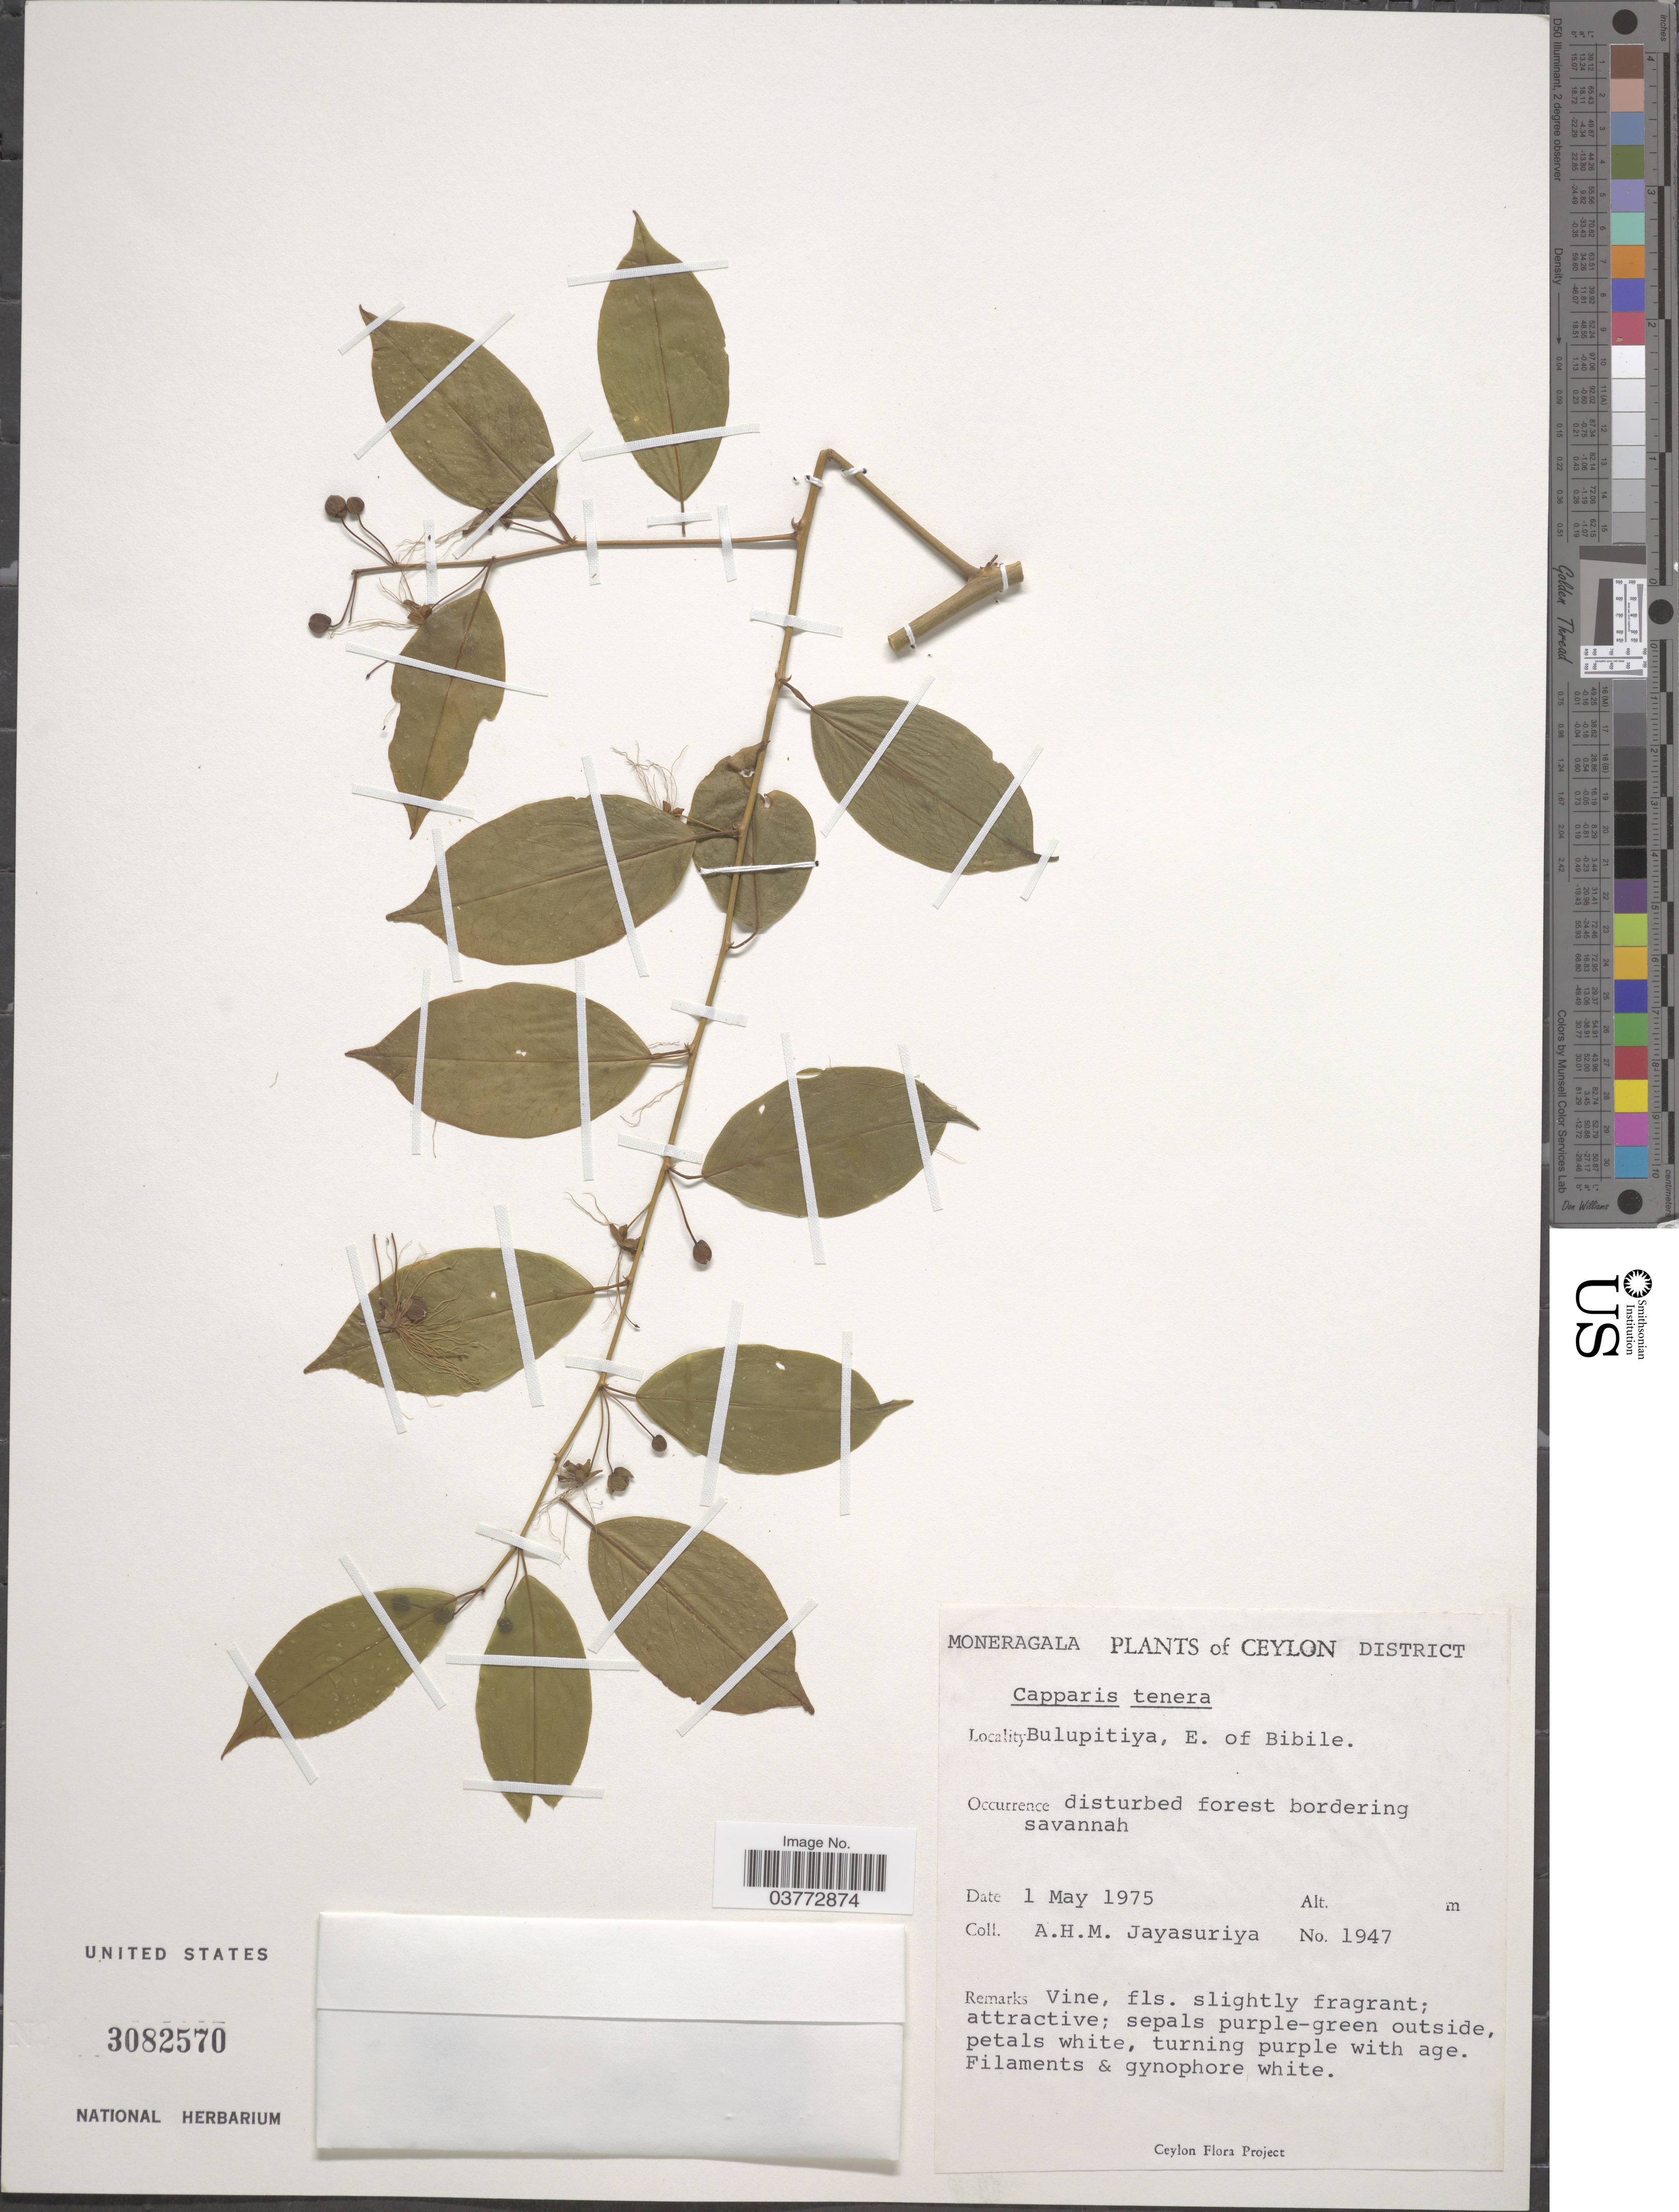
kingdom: Plantae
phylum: Tracheophyta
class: Magnoliopsida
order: Brassicales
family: Capparaceae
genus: Capparis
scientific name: Capparis tenera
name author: Dalzell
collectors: A. H. Jayasuriya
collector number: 1947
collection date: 1975-05-01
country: Sri Lanka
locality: Moneragala District. Ceylon. Bulupitiya, E. of Bibile.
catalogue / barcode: US 3082570